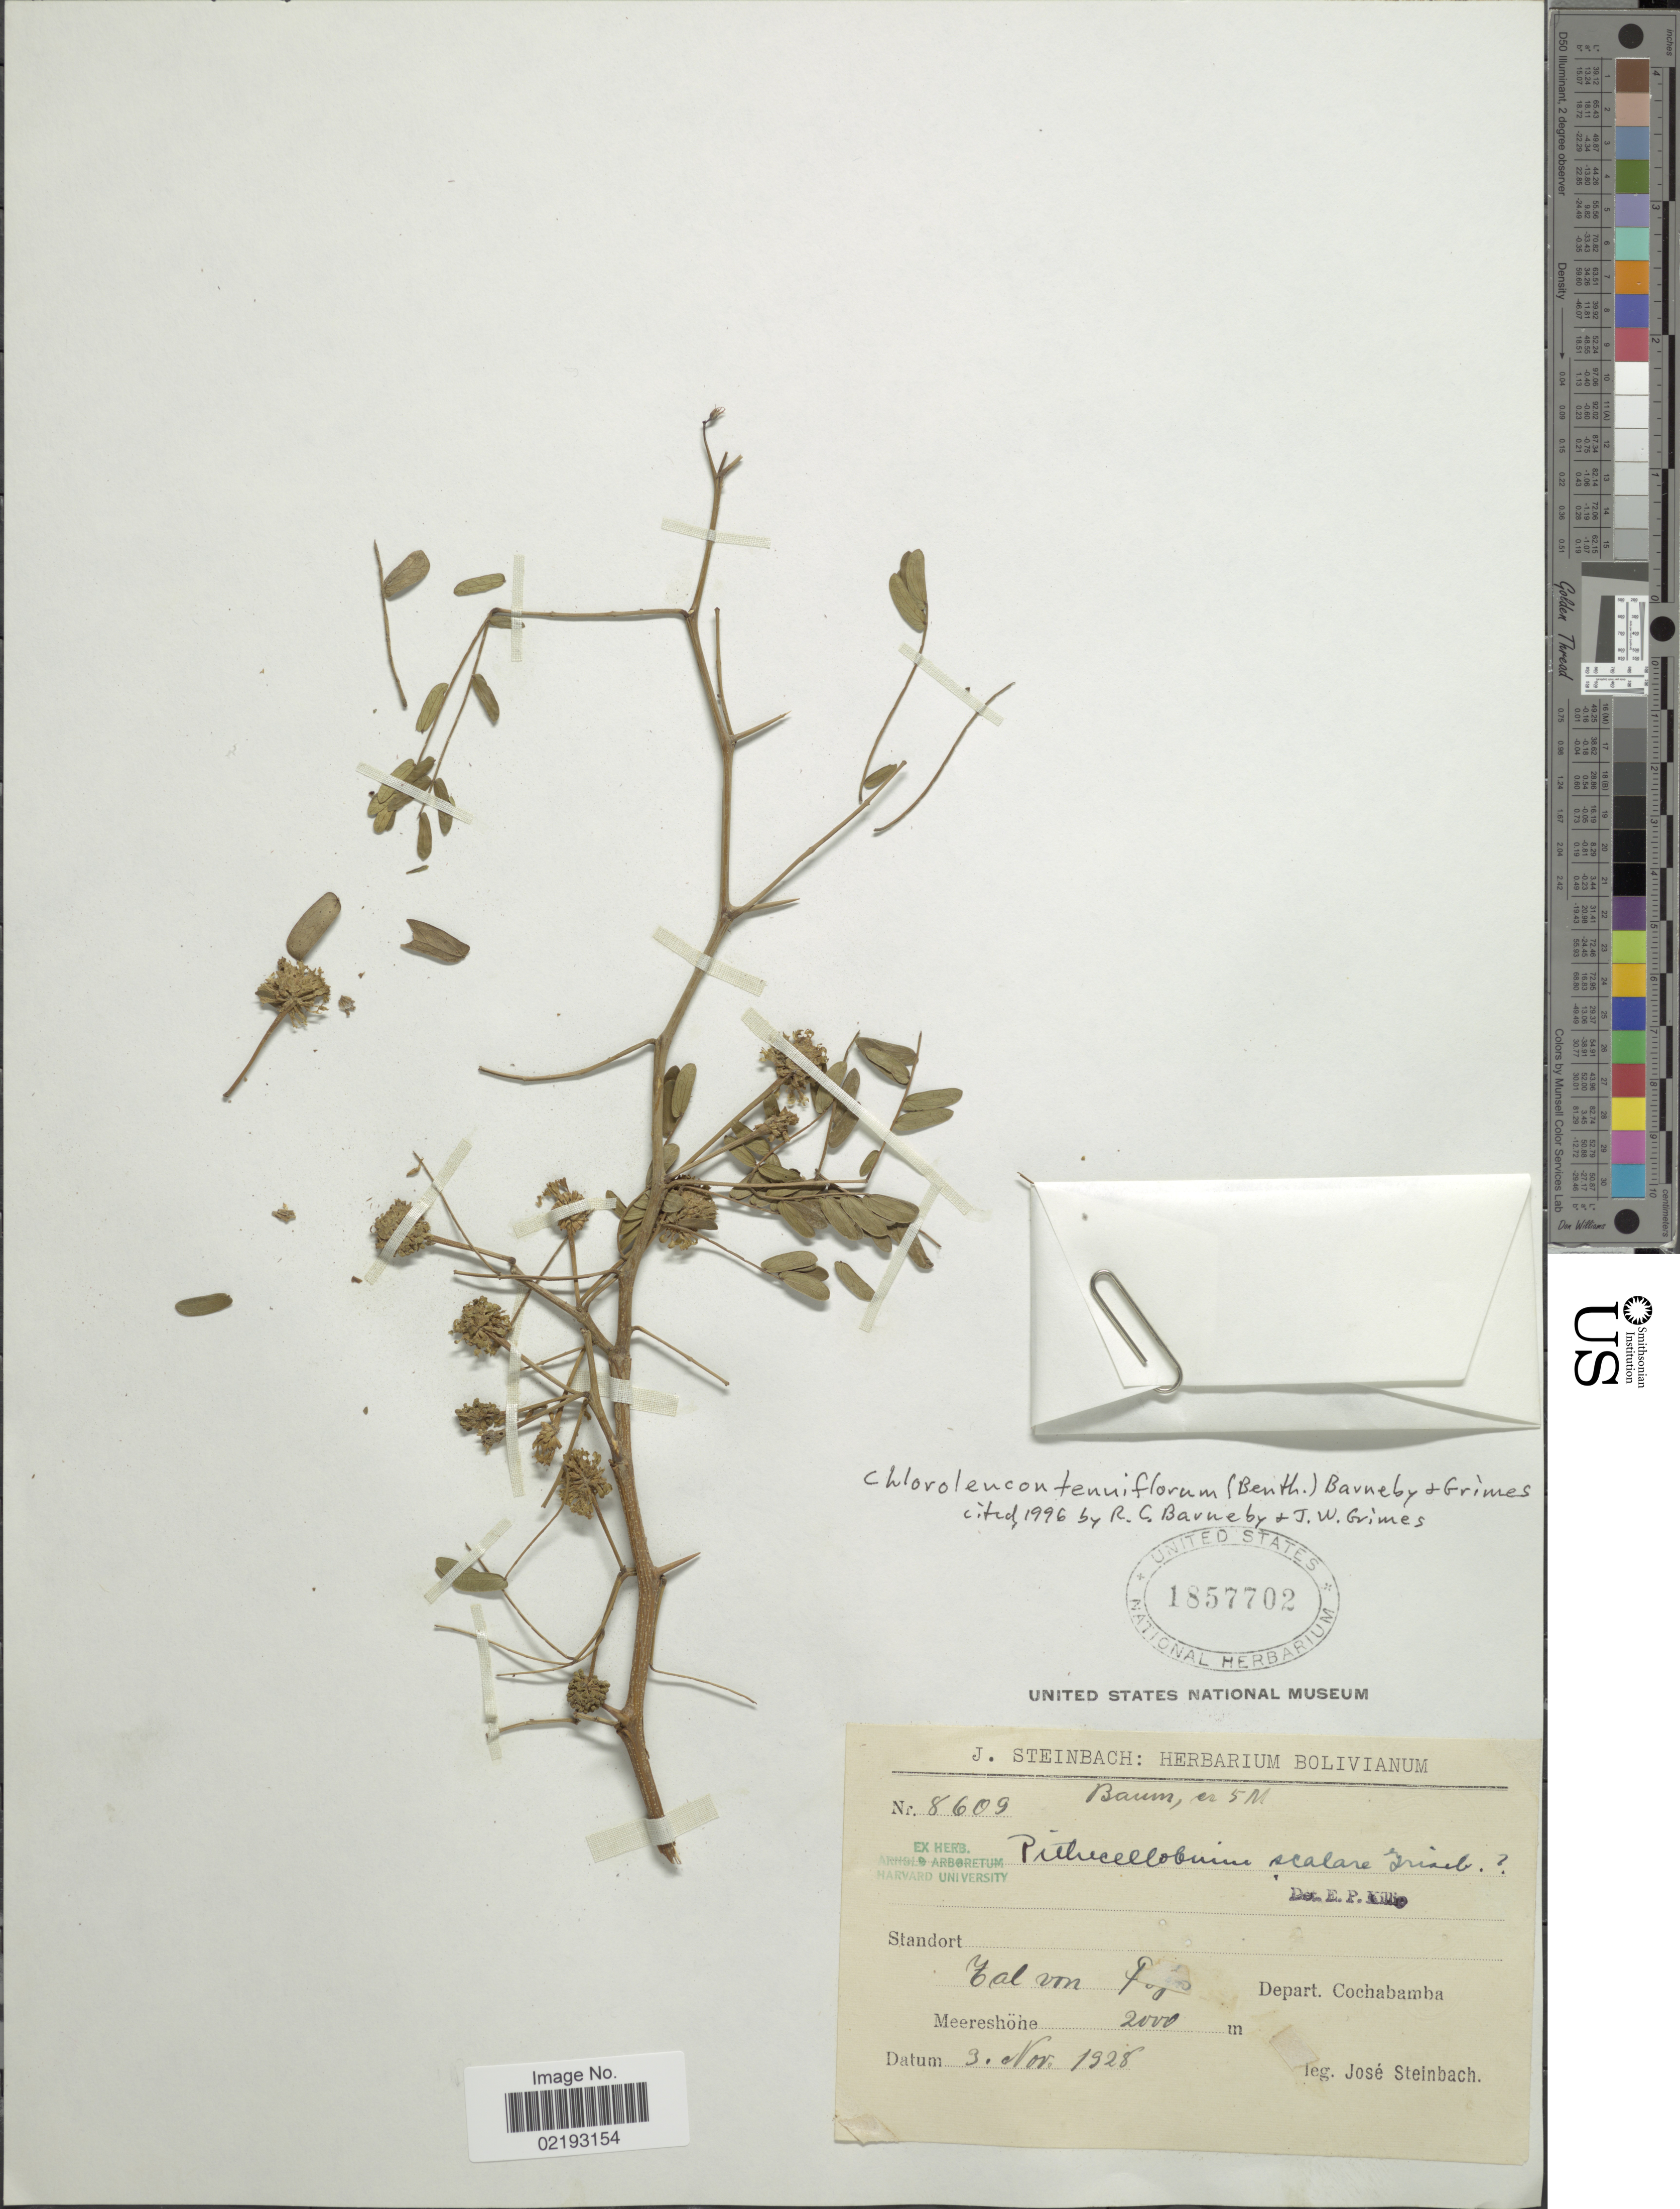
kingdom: Plantae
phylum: Tracheophyta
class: Magnoliopsida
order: Fabales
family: Fabaceae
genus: Chloroleucon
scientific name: Chloroleucon tenuiflorum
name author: (Benth.) Barneby & J.W. Grimes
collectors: J. Steinbach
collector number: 8609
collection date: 1928-11-03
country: Bolivia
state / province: Cochabamba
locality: Tal von Pojos.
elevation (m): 2000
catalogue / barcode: US 1857702